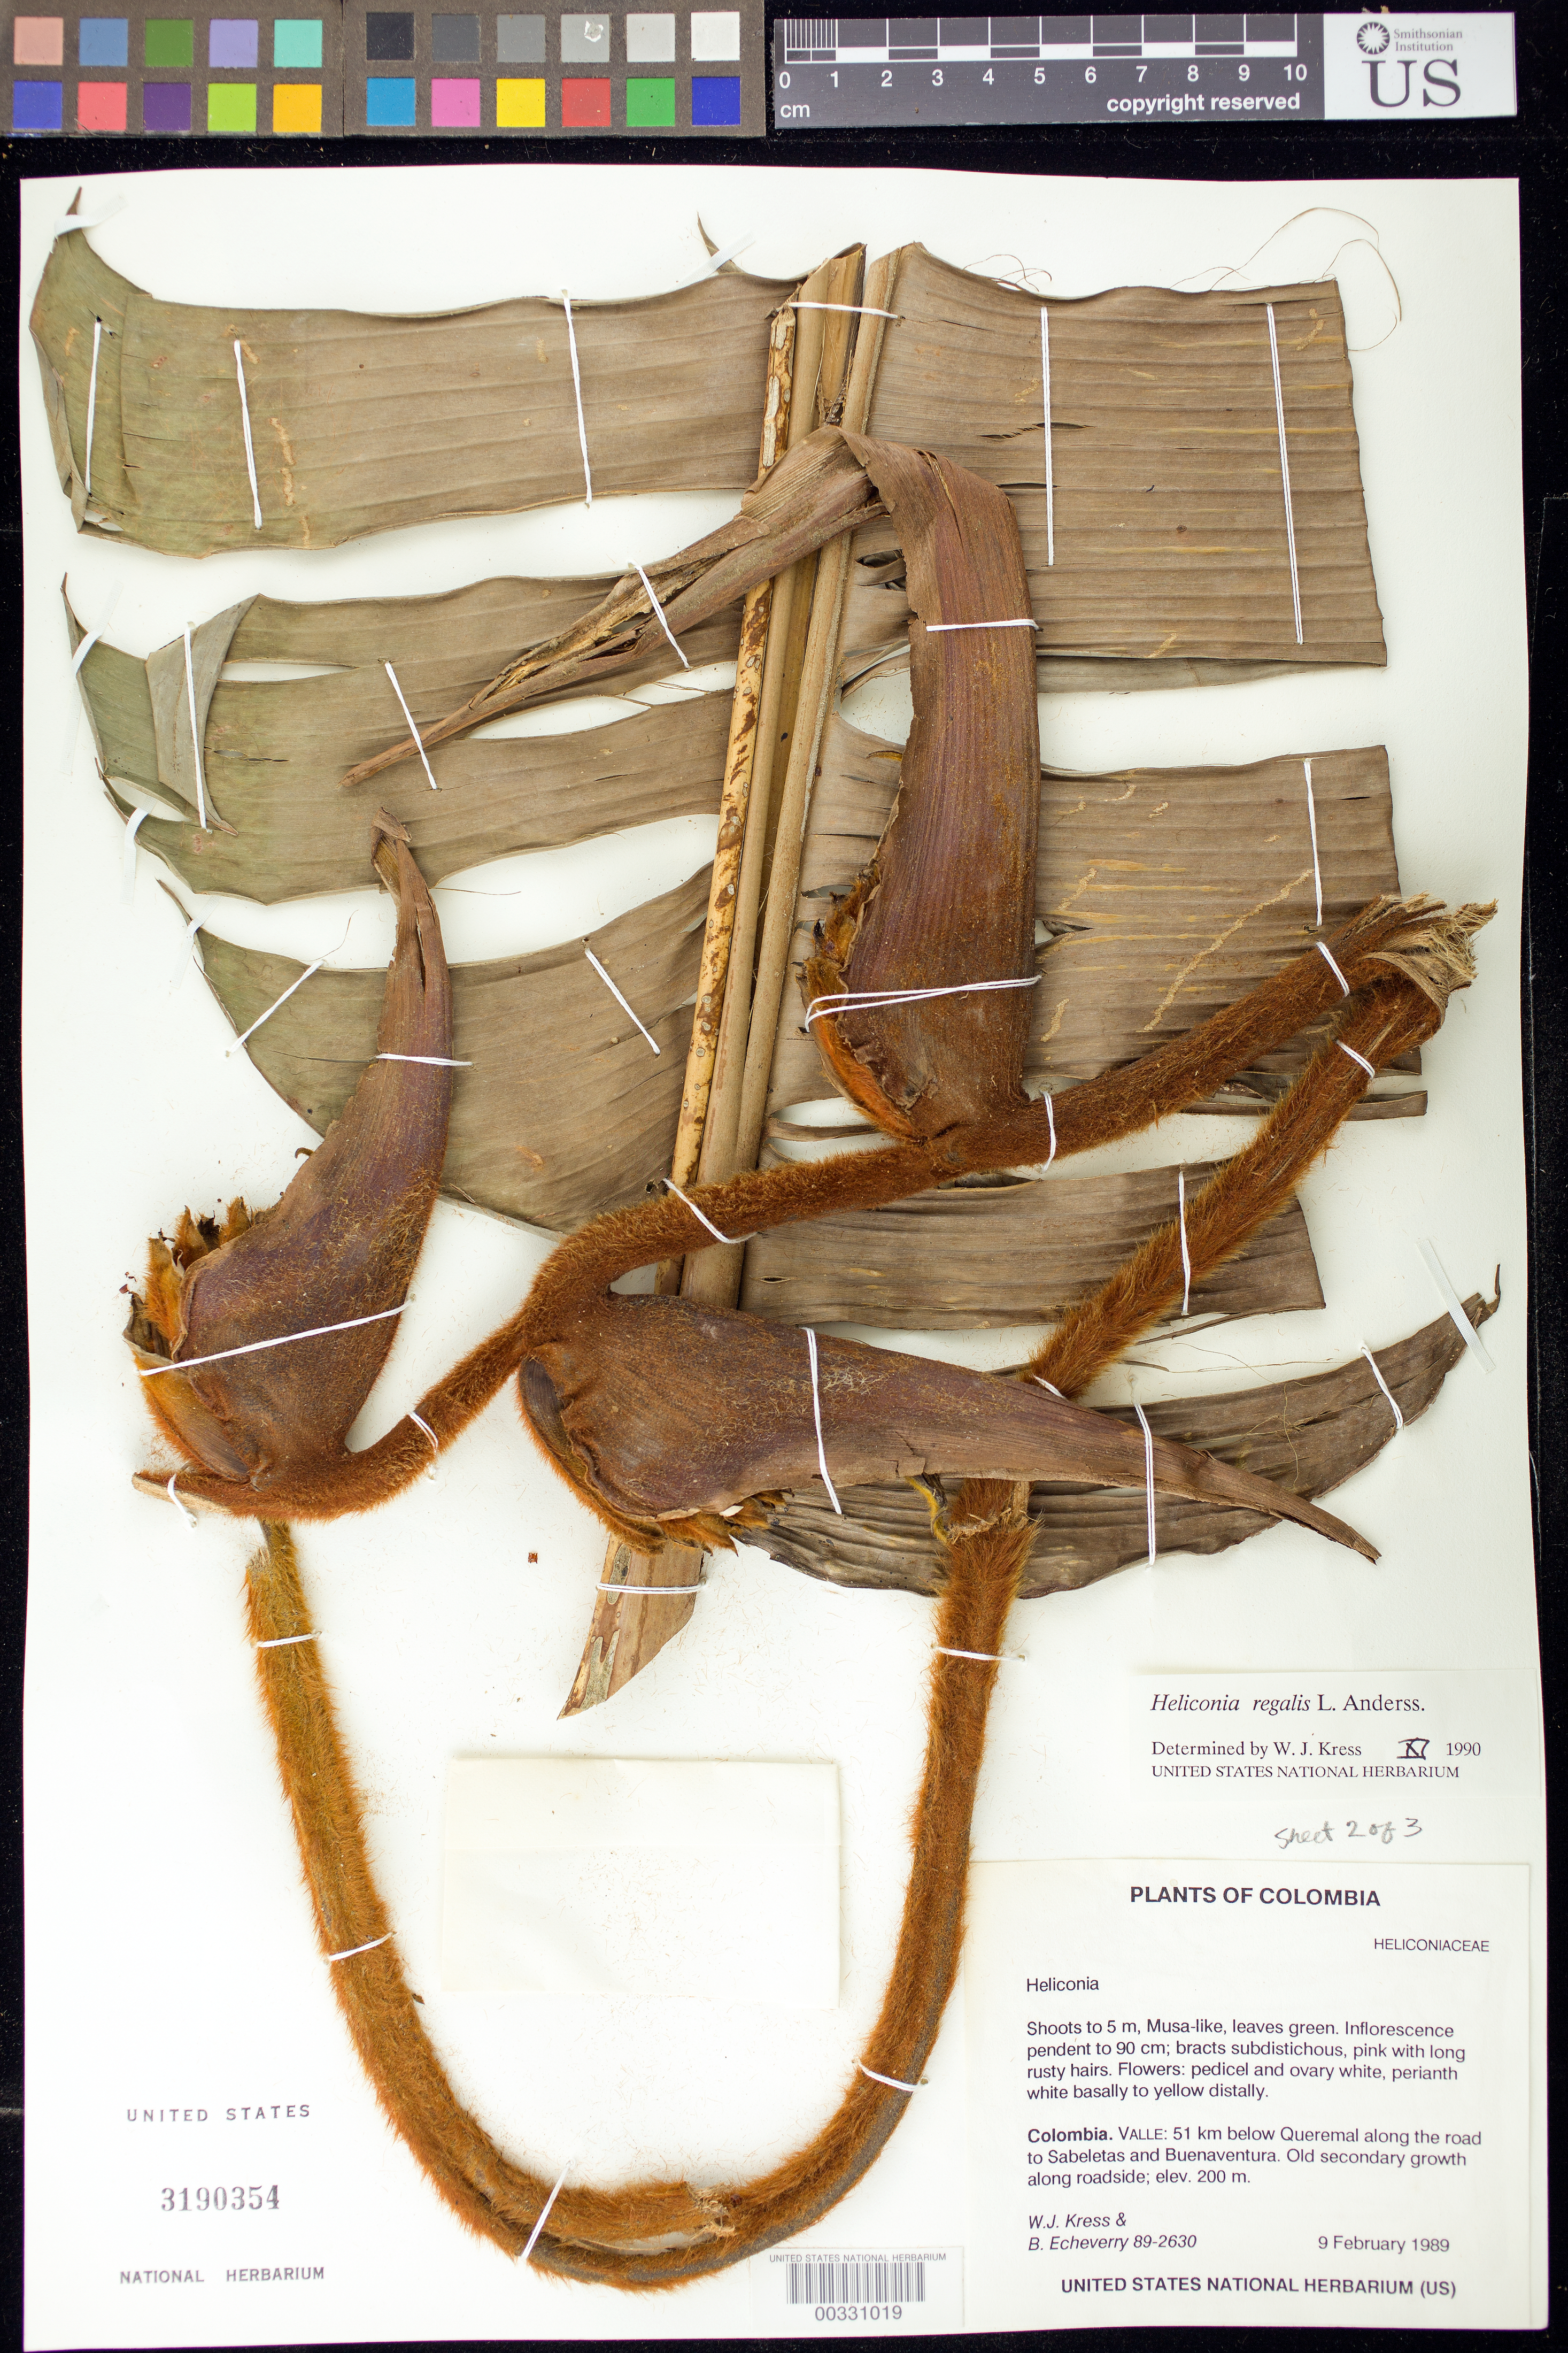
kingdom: Plantae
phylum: Tracheophyta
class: Liliopsida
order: Zingiberales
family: Heliconiaceae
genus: Heliconia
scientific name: Heliconia regalis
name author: L. Andersson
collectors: W. J. Kress & B. Echeverry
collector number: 89-2630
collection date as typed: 09 Feb 1989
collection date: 1989-02-09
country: Colombia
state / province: Valle del Cauca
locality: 51 km below Queremal along road to Sabeletas and Buena Ventura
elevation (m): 200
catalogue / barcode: US 3190354